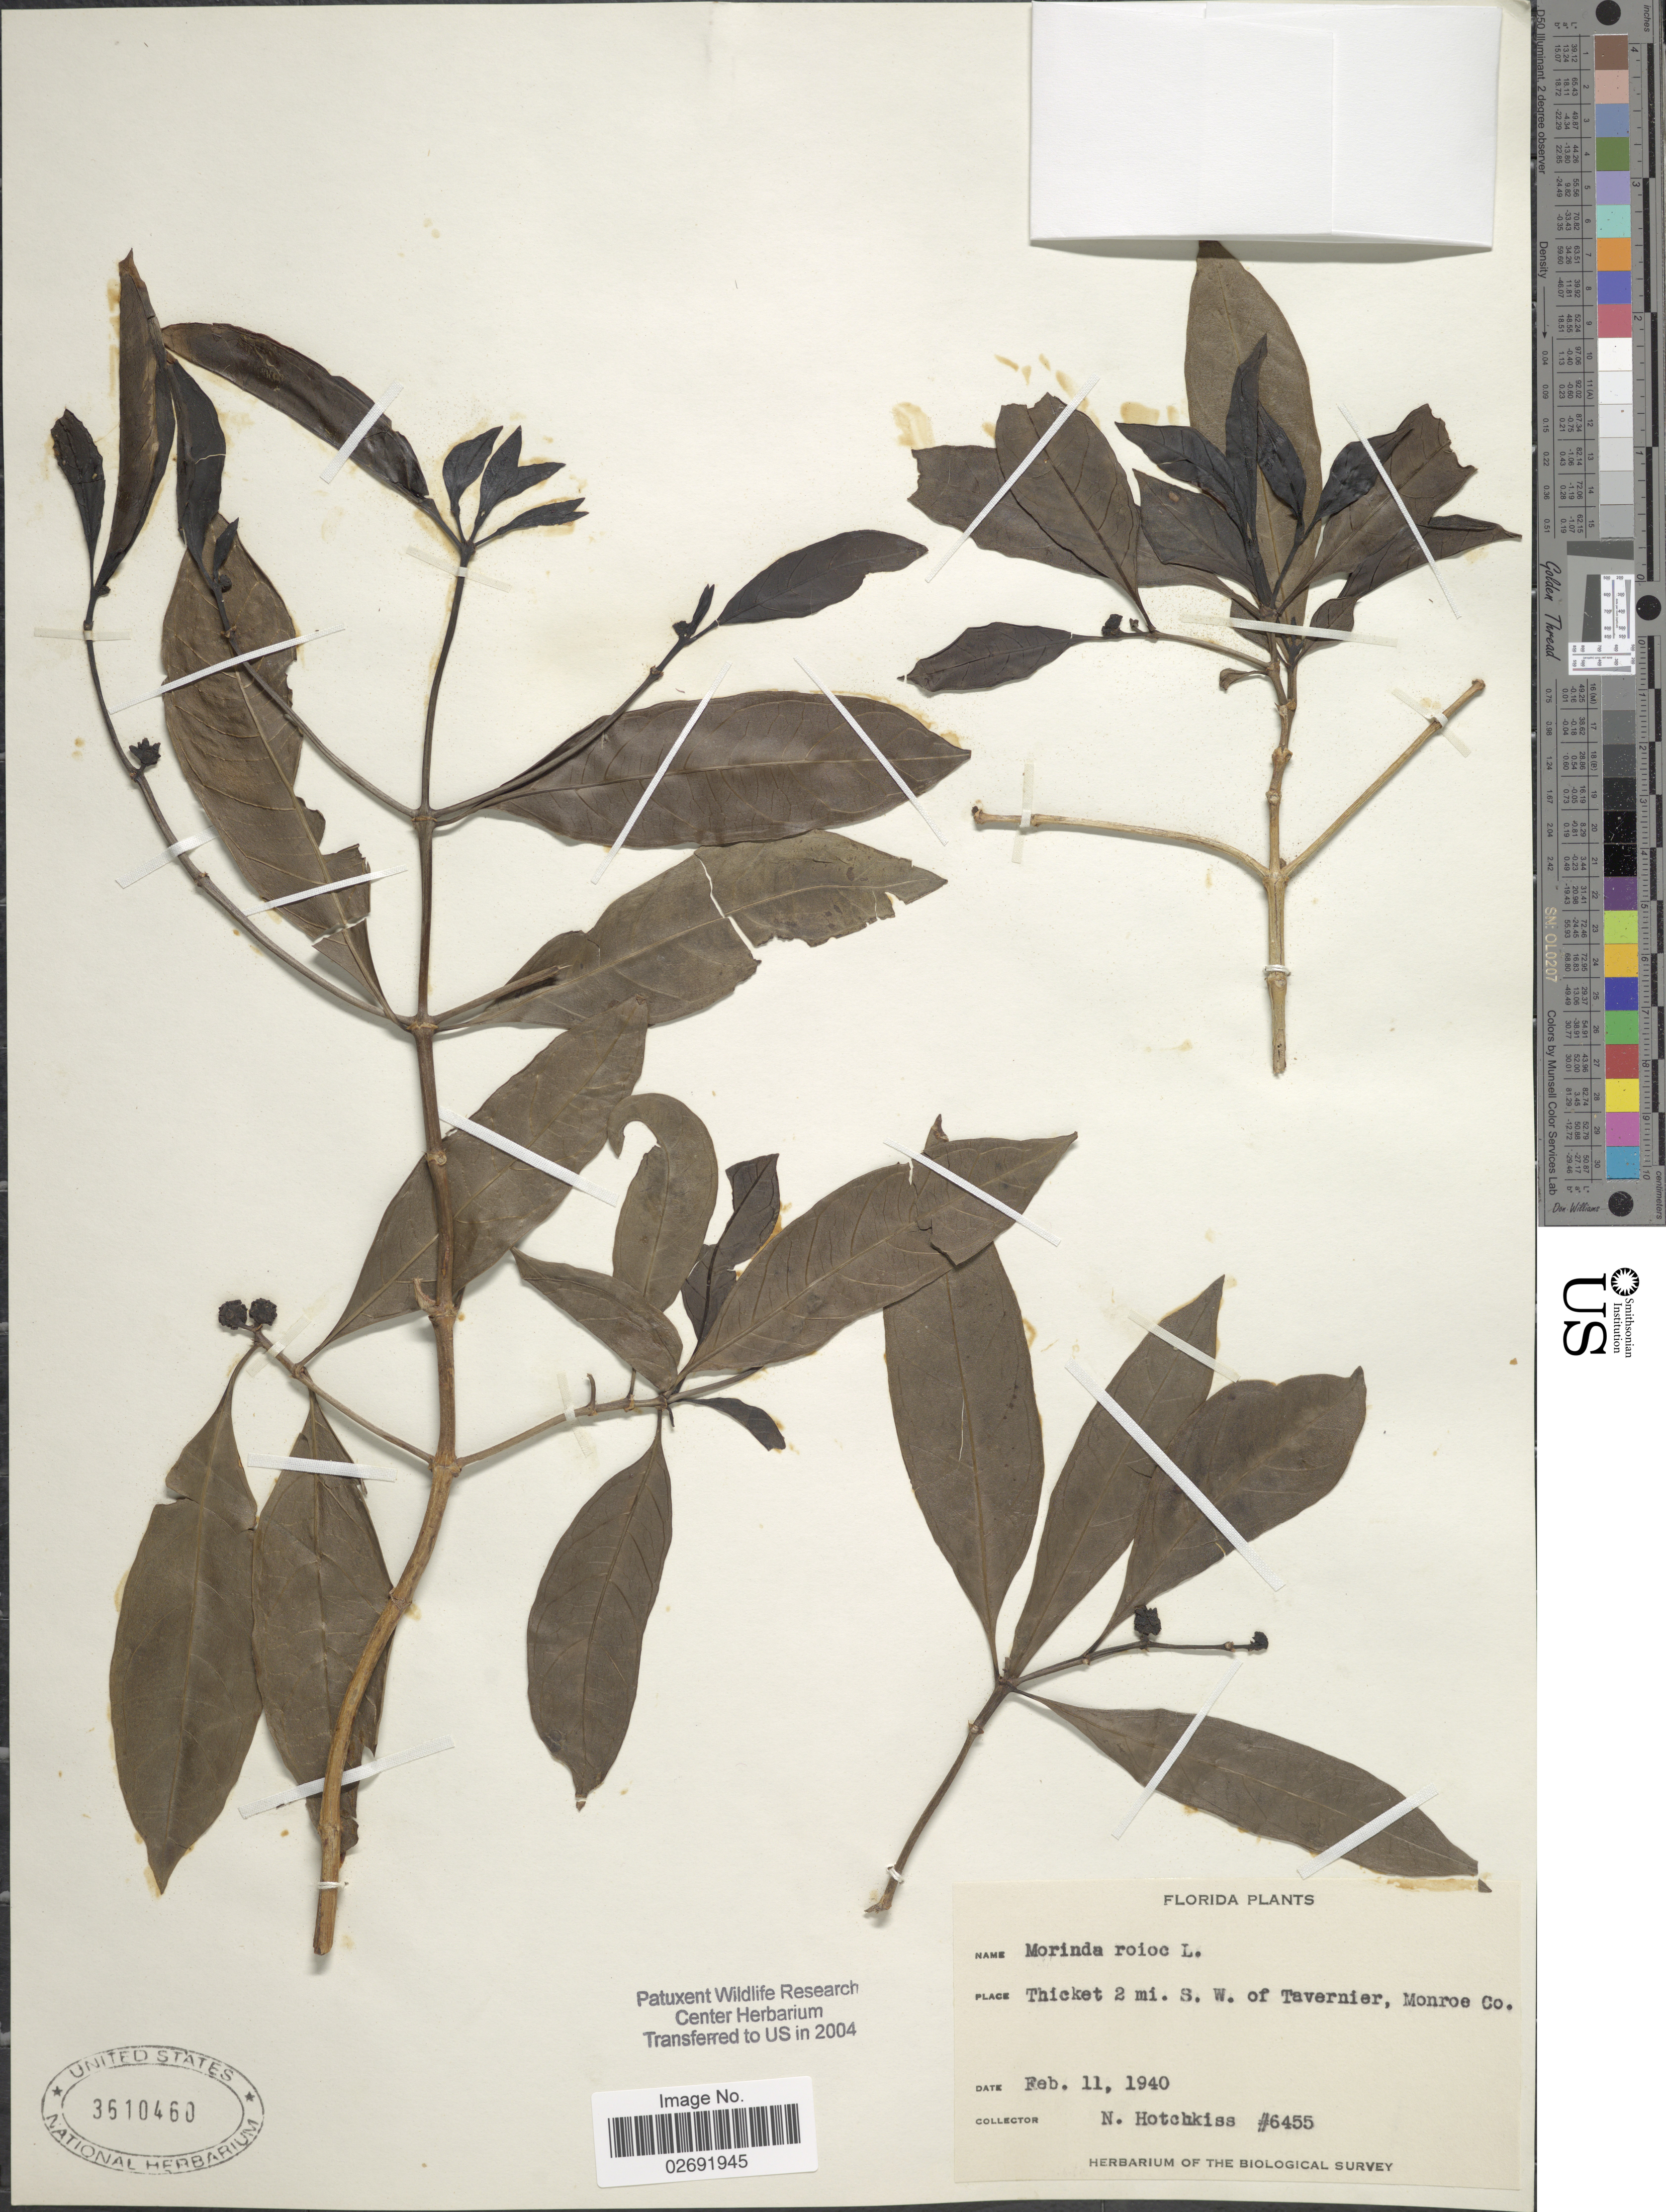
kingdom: Plantae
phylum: Tracheophyta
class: Magnoliopsida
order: Gentianales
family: Rubiaceae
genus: Morinda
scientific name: Morinda royoc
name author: L.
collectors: N. Hotchkiss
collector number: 6455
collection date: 1940-02-11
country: United States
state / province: Florida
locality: Thicket 2 mi S.W. of Tavernier, Monroe Co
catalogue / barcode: US 3610460